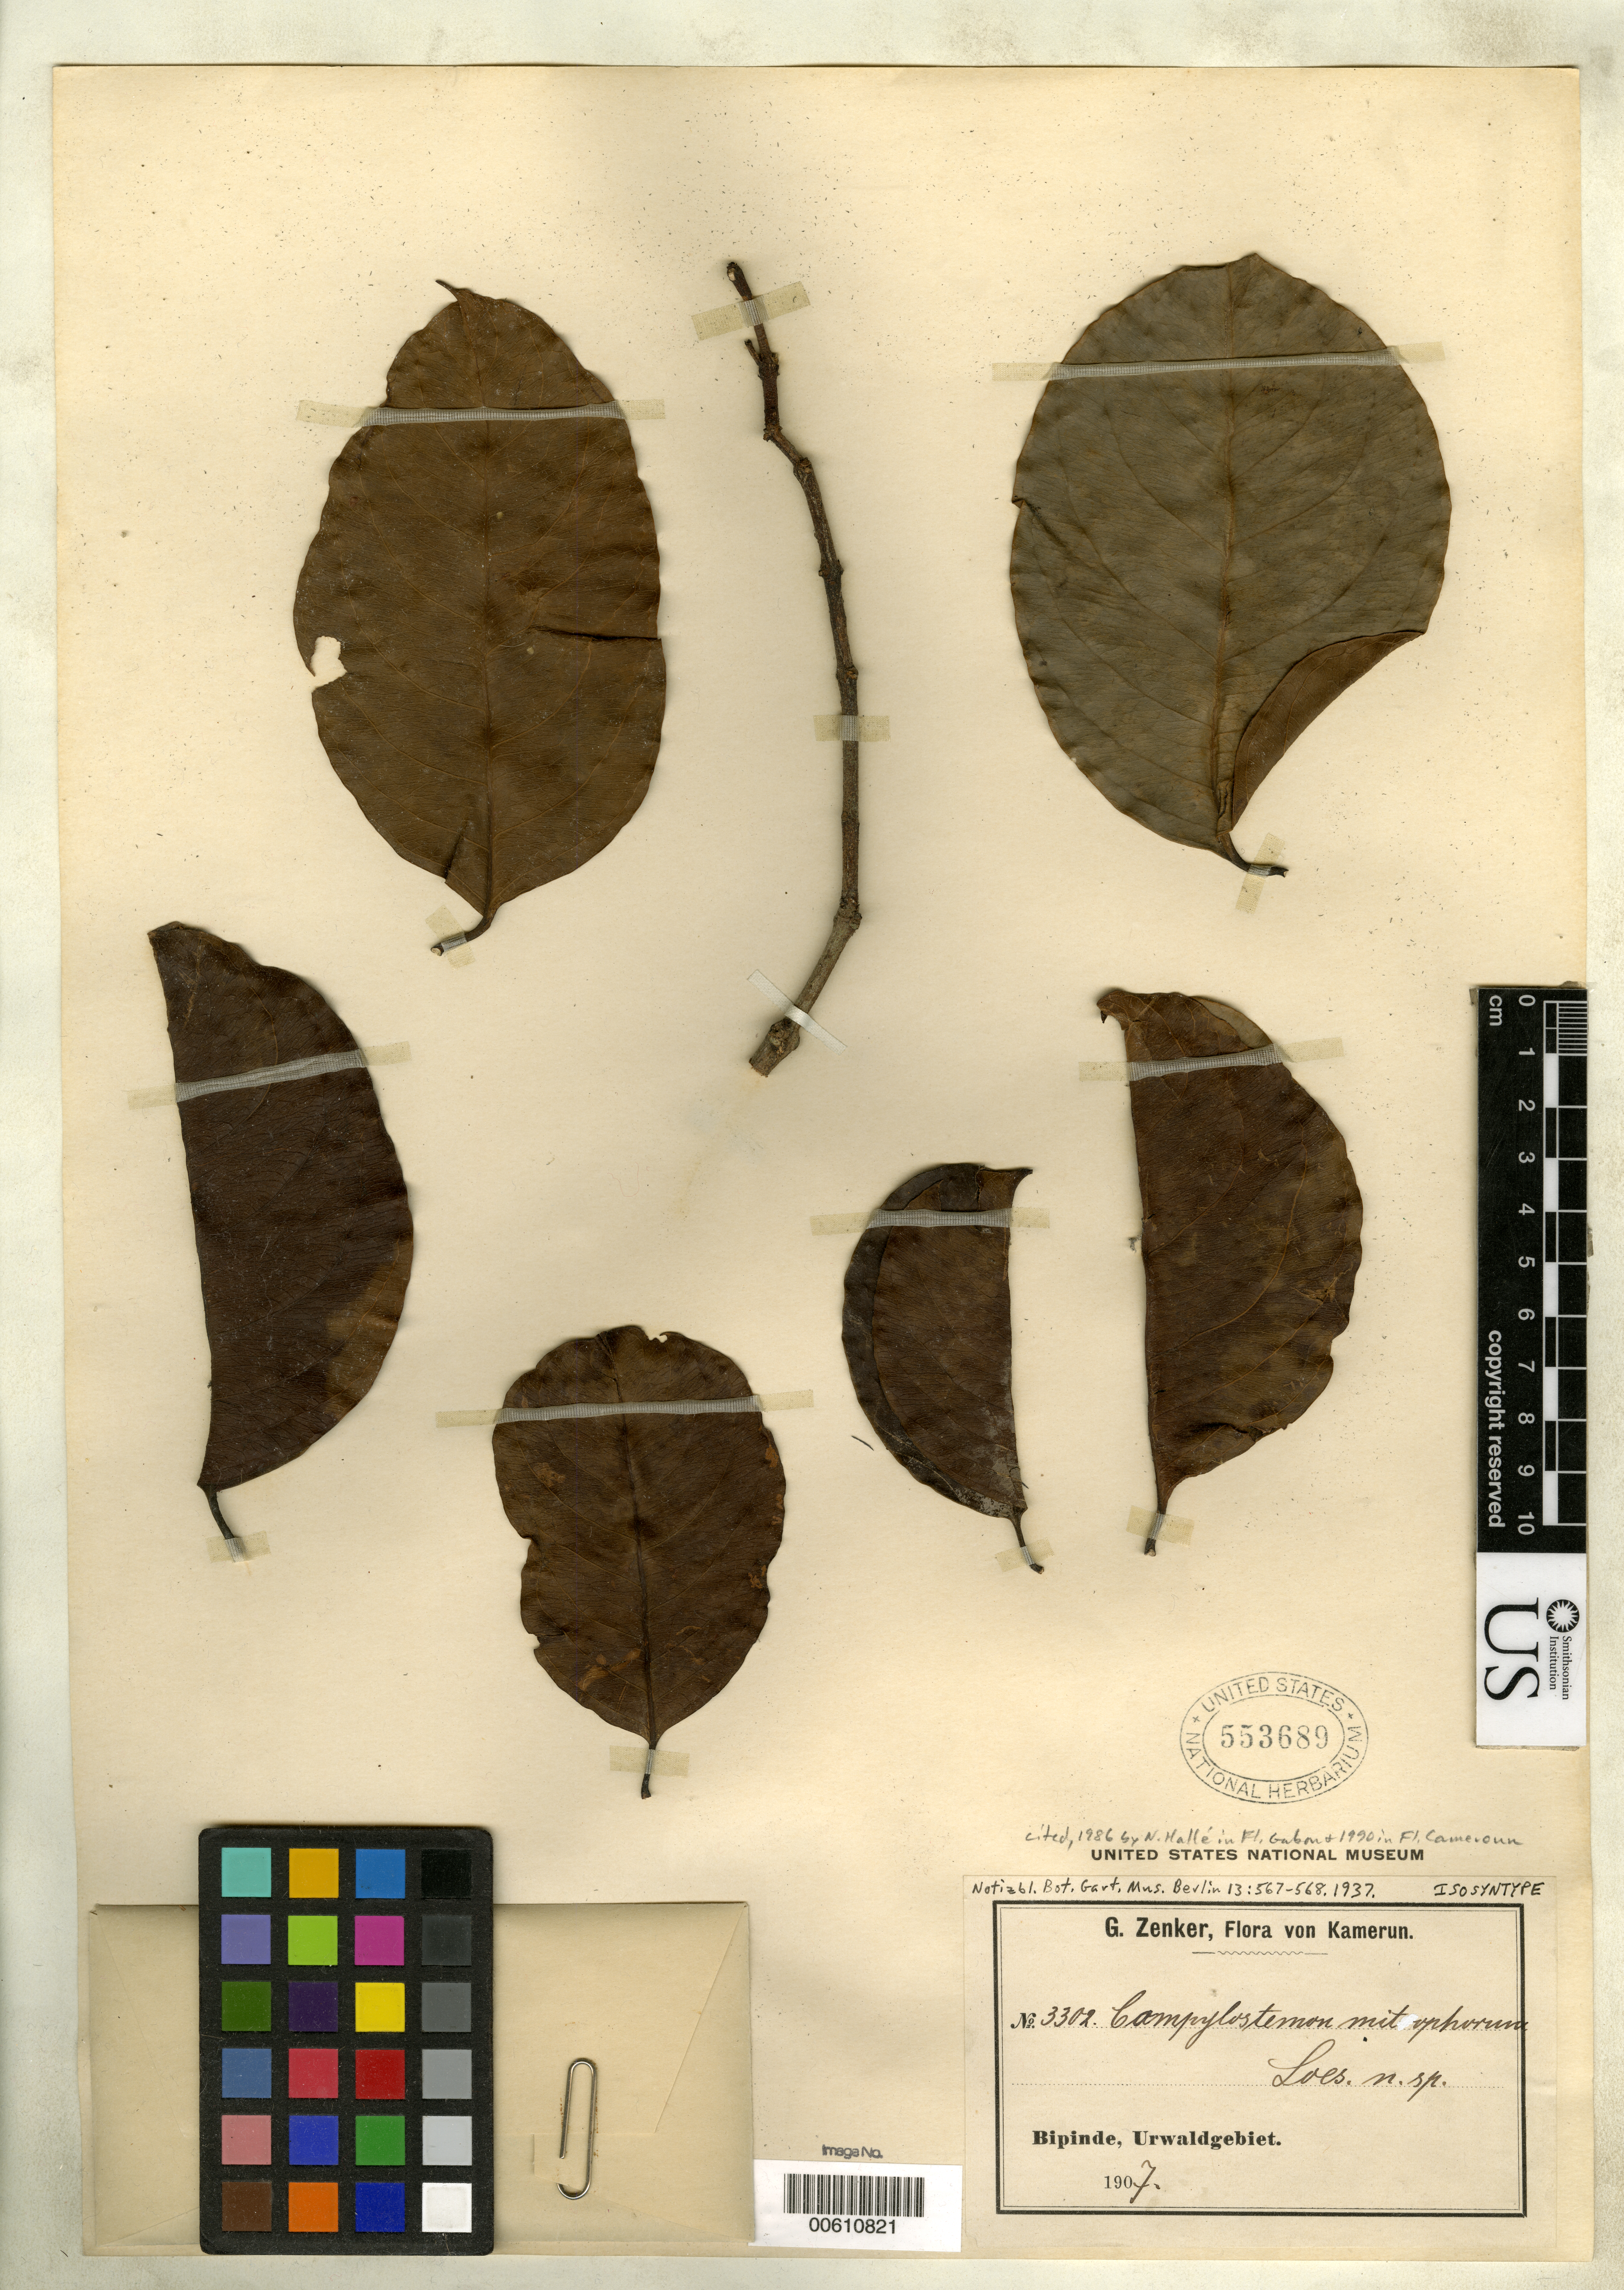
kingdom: Plantae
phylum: Tracheophyta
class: Magnoliopsida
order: Celastrales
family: Celastraceae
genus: Campylostemon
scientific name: Campylostemon mitophorus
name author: Loes.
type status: Isosyntype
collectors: G. A. Zenker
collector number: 3302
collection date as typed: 1907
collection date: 1907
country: Cameroon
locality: Bipinde, Urwaldgebiet.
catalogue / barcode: US 553689